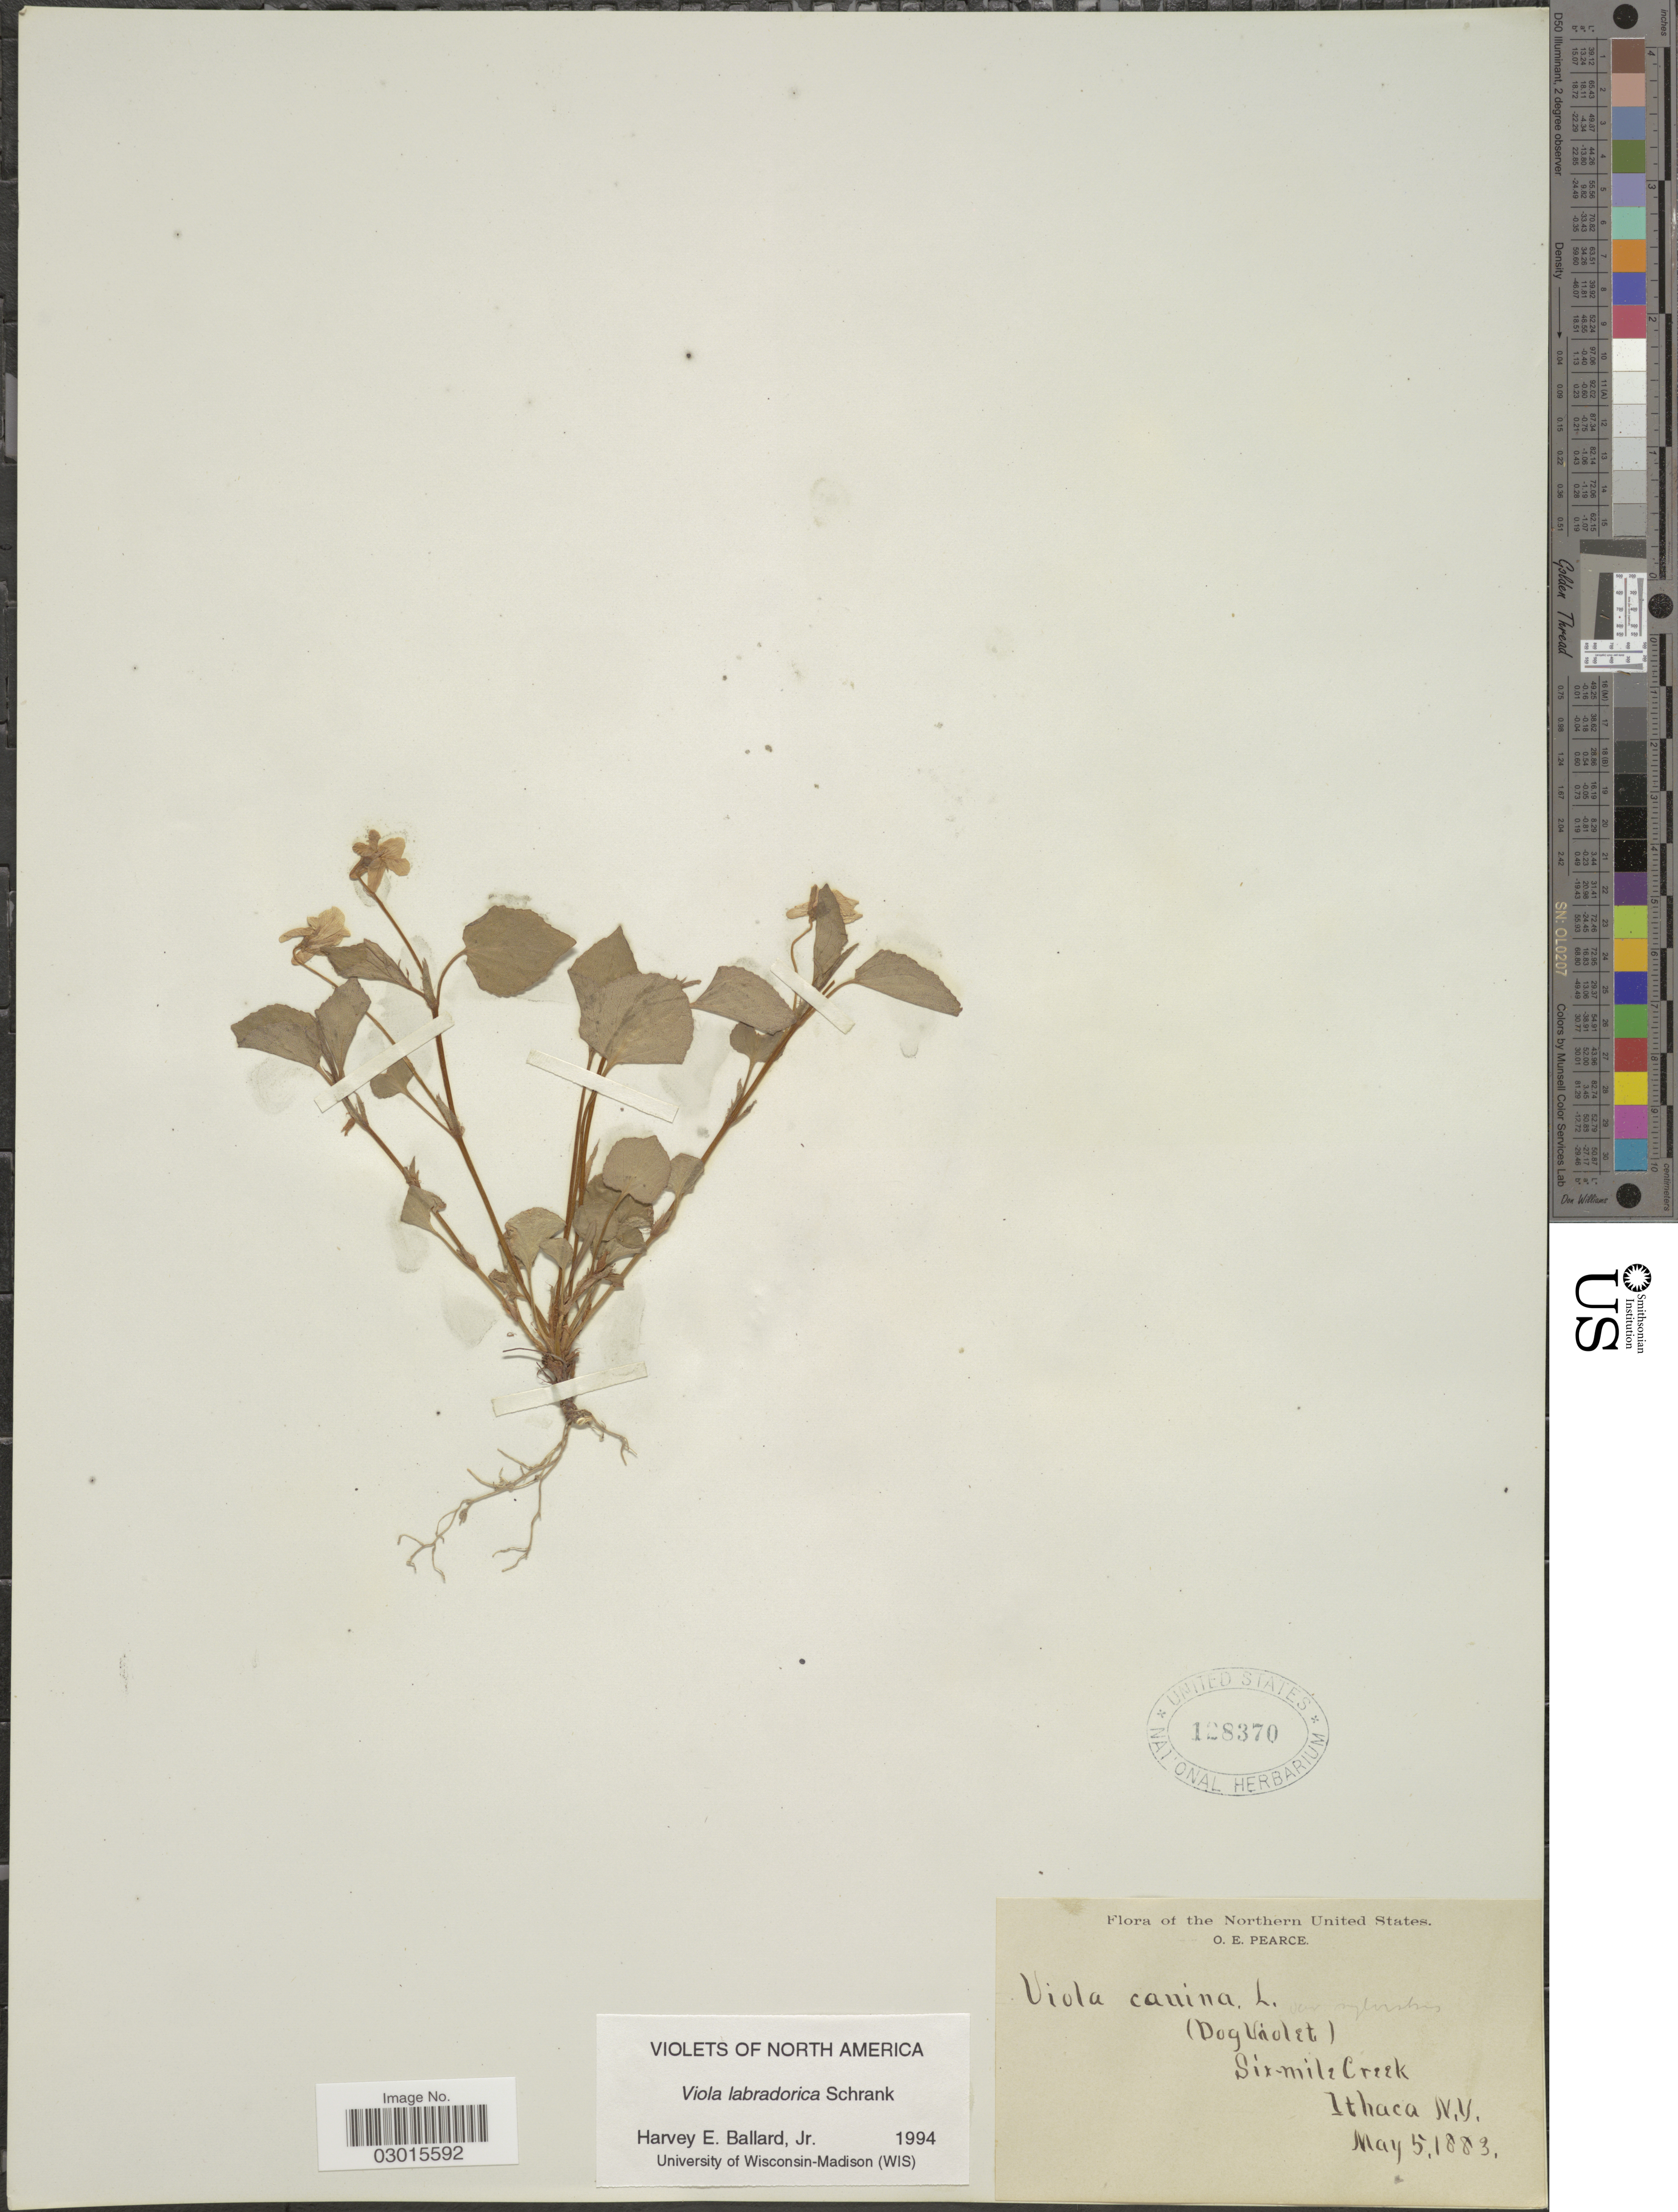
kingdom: Plantae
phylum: Tracheophyta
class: Magnoliopsida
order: Malpighiales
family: Violaceae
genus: Viola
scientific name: Viola labradorica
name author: Schrank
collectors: O. E. Pearce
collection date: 1883-05-05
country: United States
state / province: New York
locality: Northern United States. Six-mile Creek. Ithaca, N. Y.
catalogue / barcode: US 128370